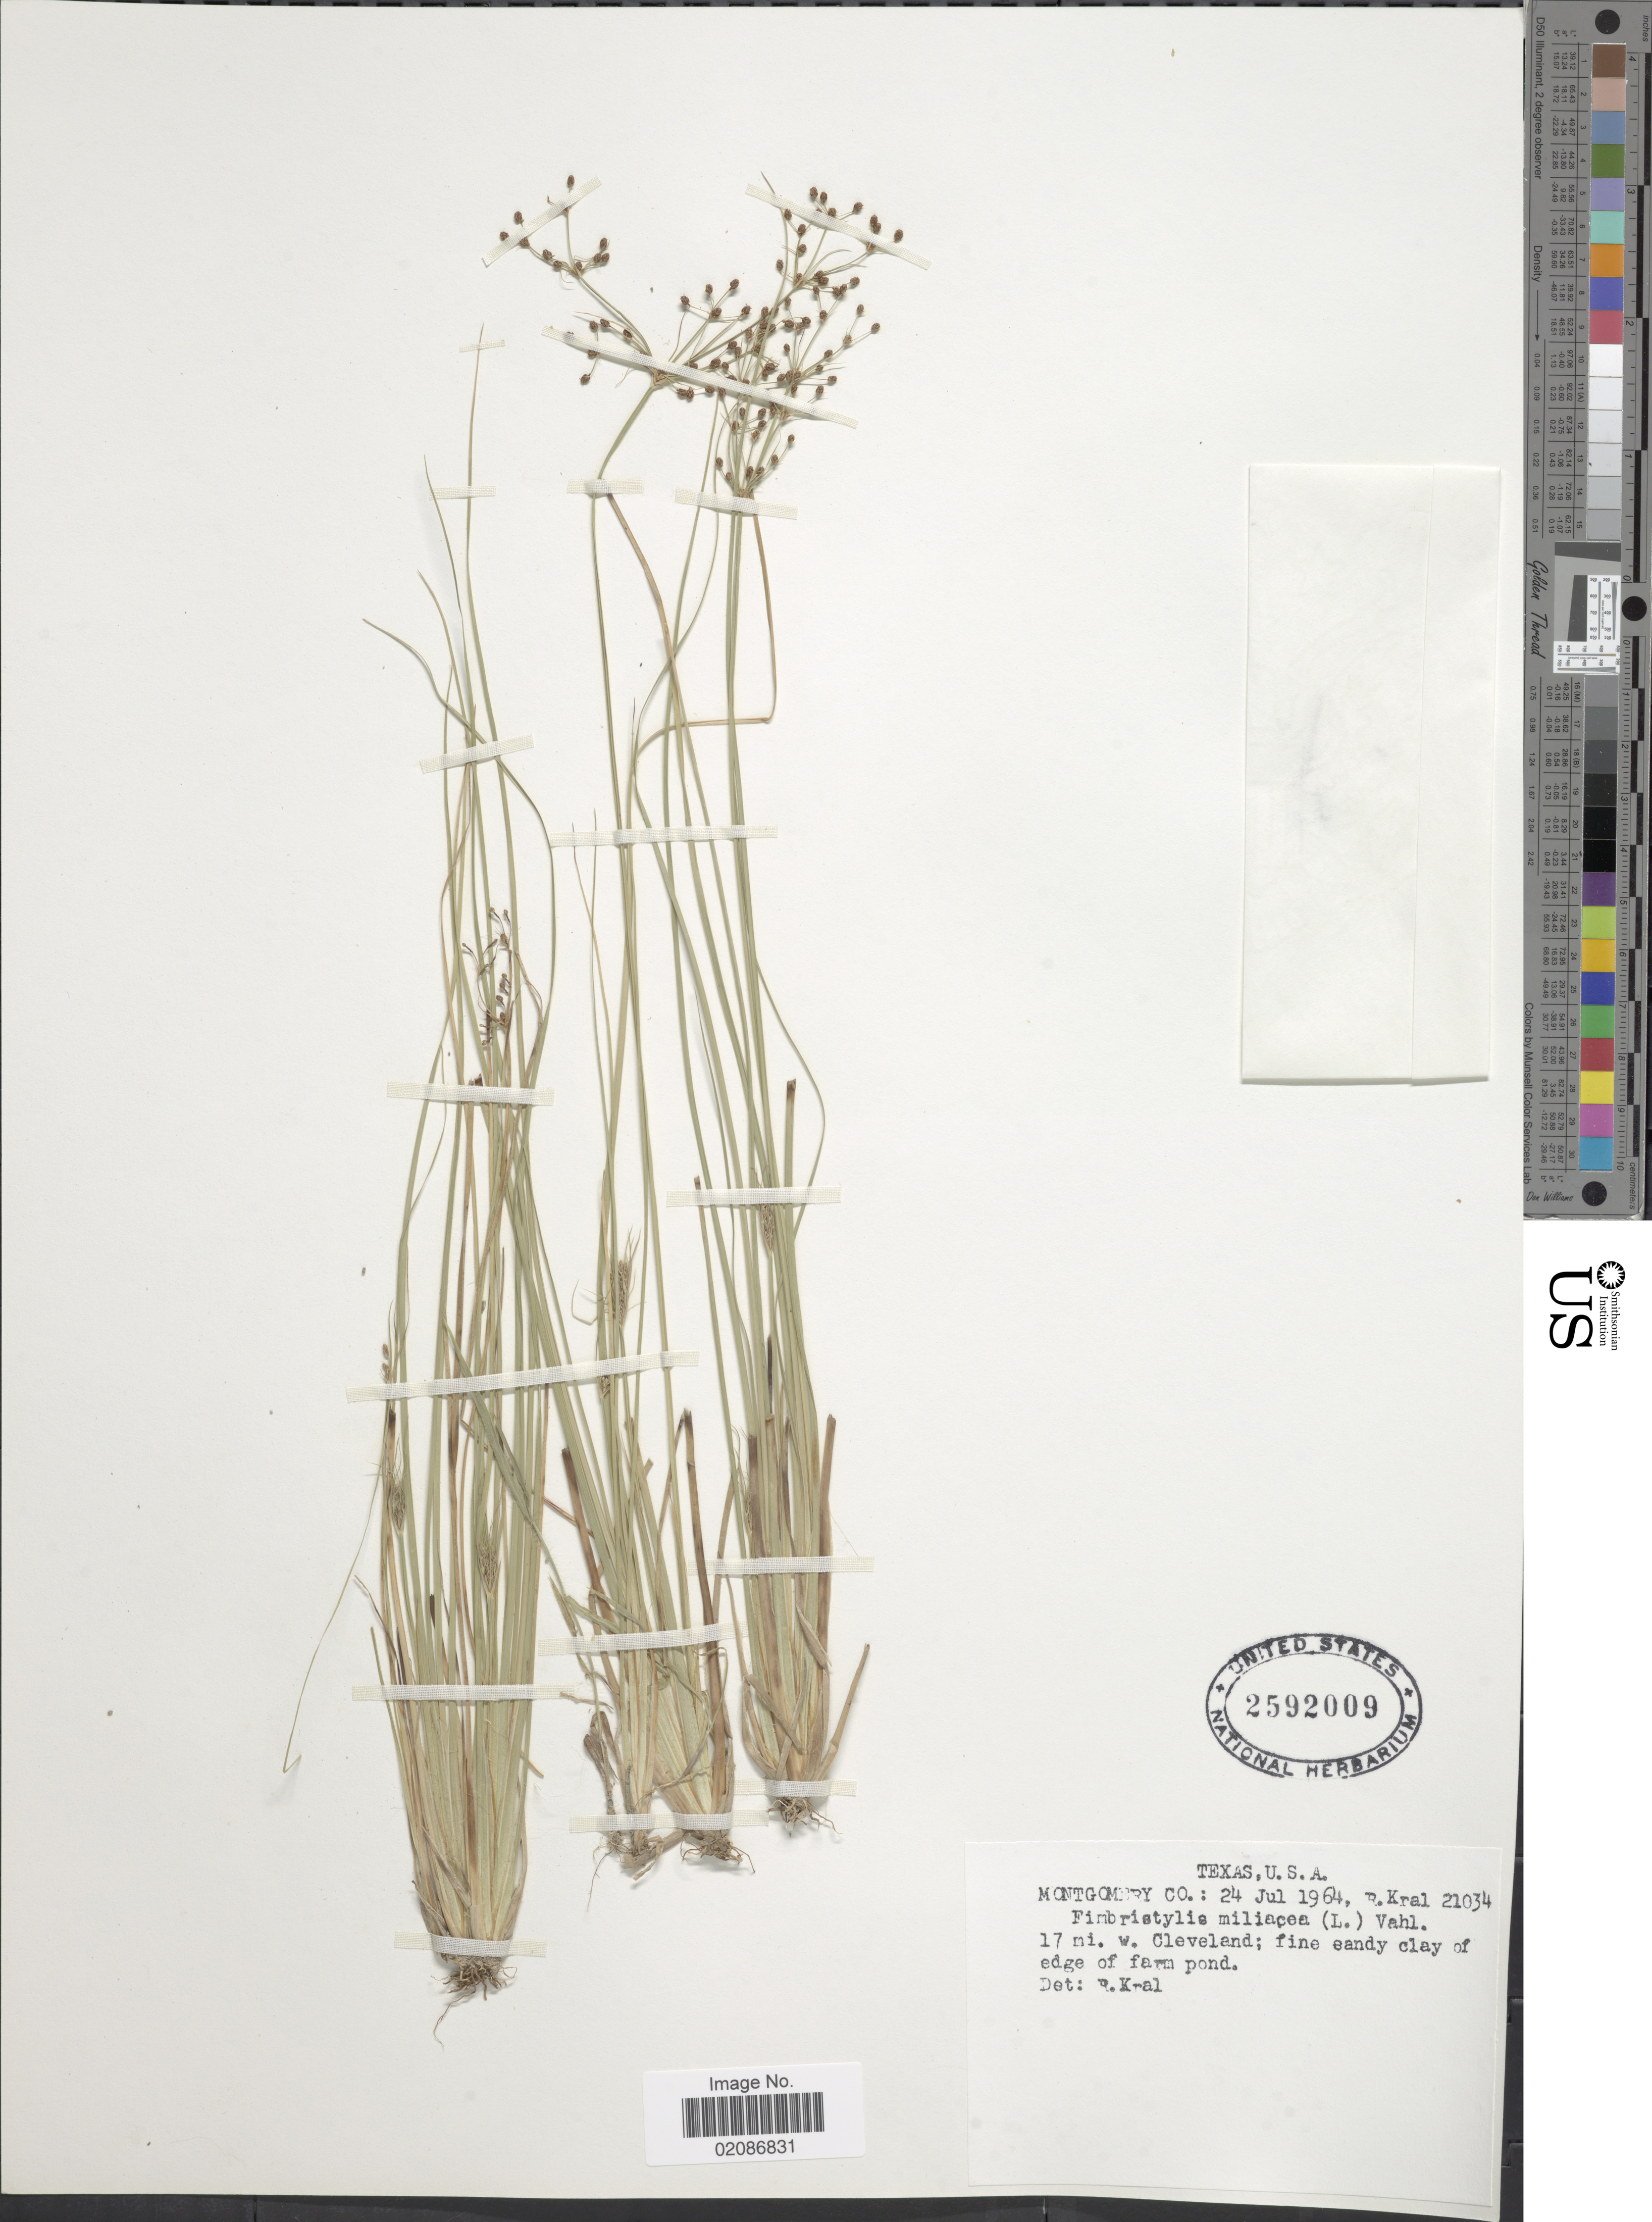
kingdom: Plantae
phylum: Tracheophyta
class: Liliopsida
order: Poales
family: Cyperaceae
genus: Fimbristylis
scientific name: Fimbristylis littoralis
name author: Gaudich.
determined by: Strong, M. T., (US), Smithsonian Institution - National Museum of Natural History (UNITED STATES)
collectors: R. Kral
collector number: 21034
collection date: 1964-07-24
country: United States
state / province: Texas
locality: Montgomery Co.: 17 mi. w. Cleveland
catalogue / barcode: US 2592009